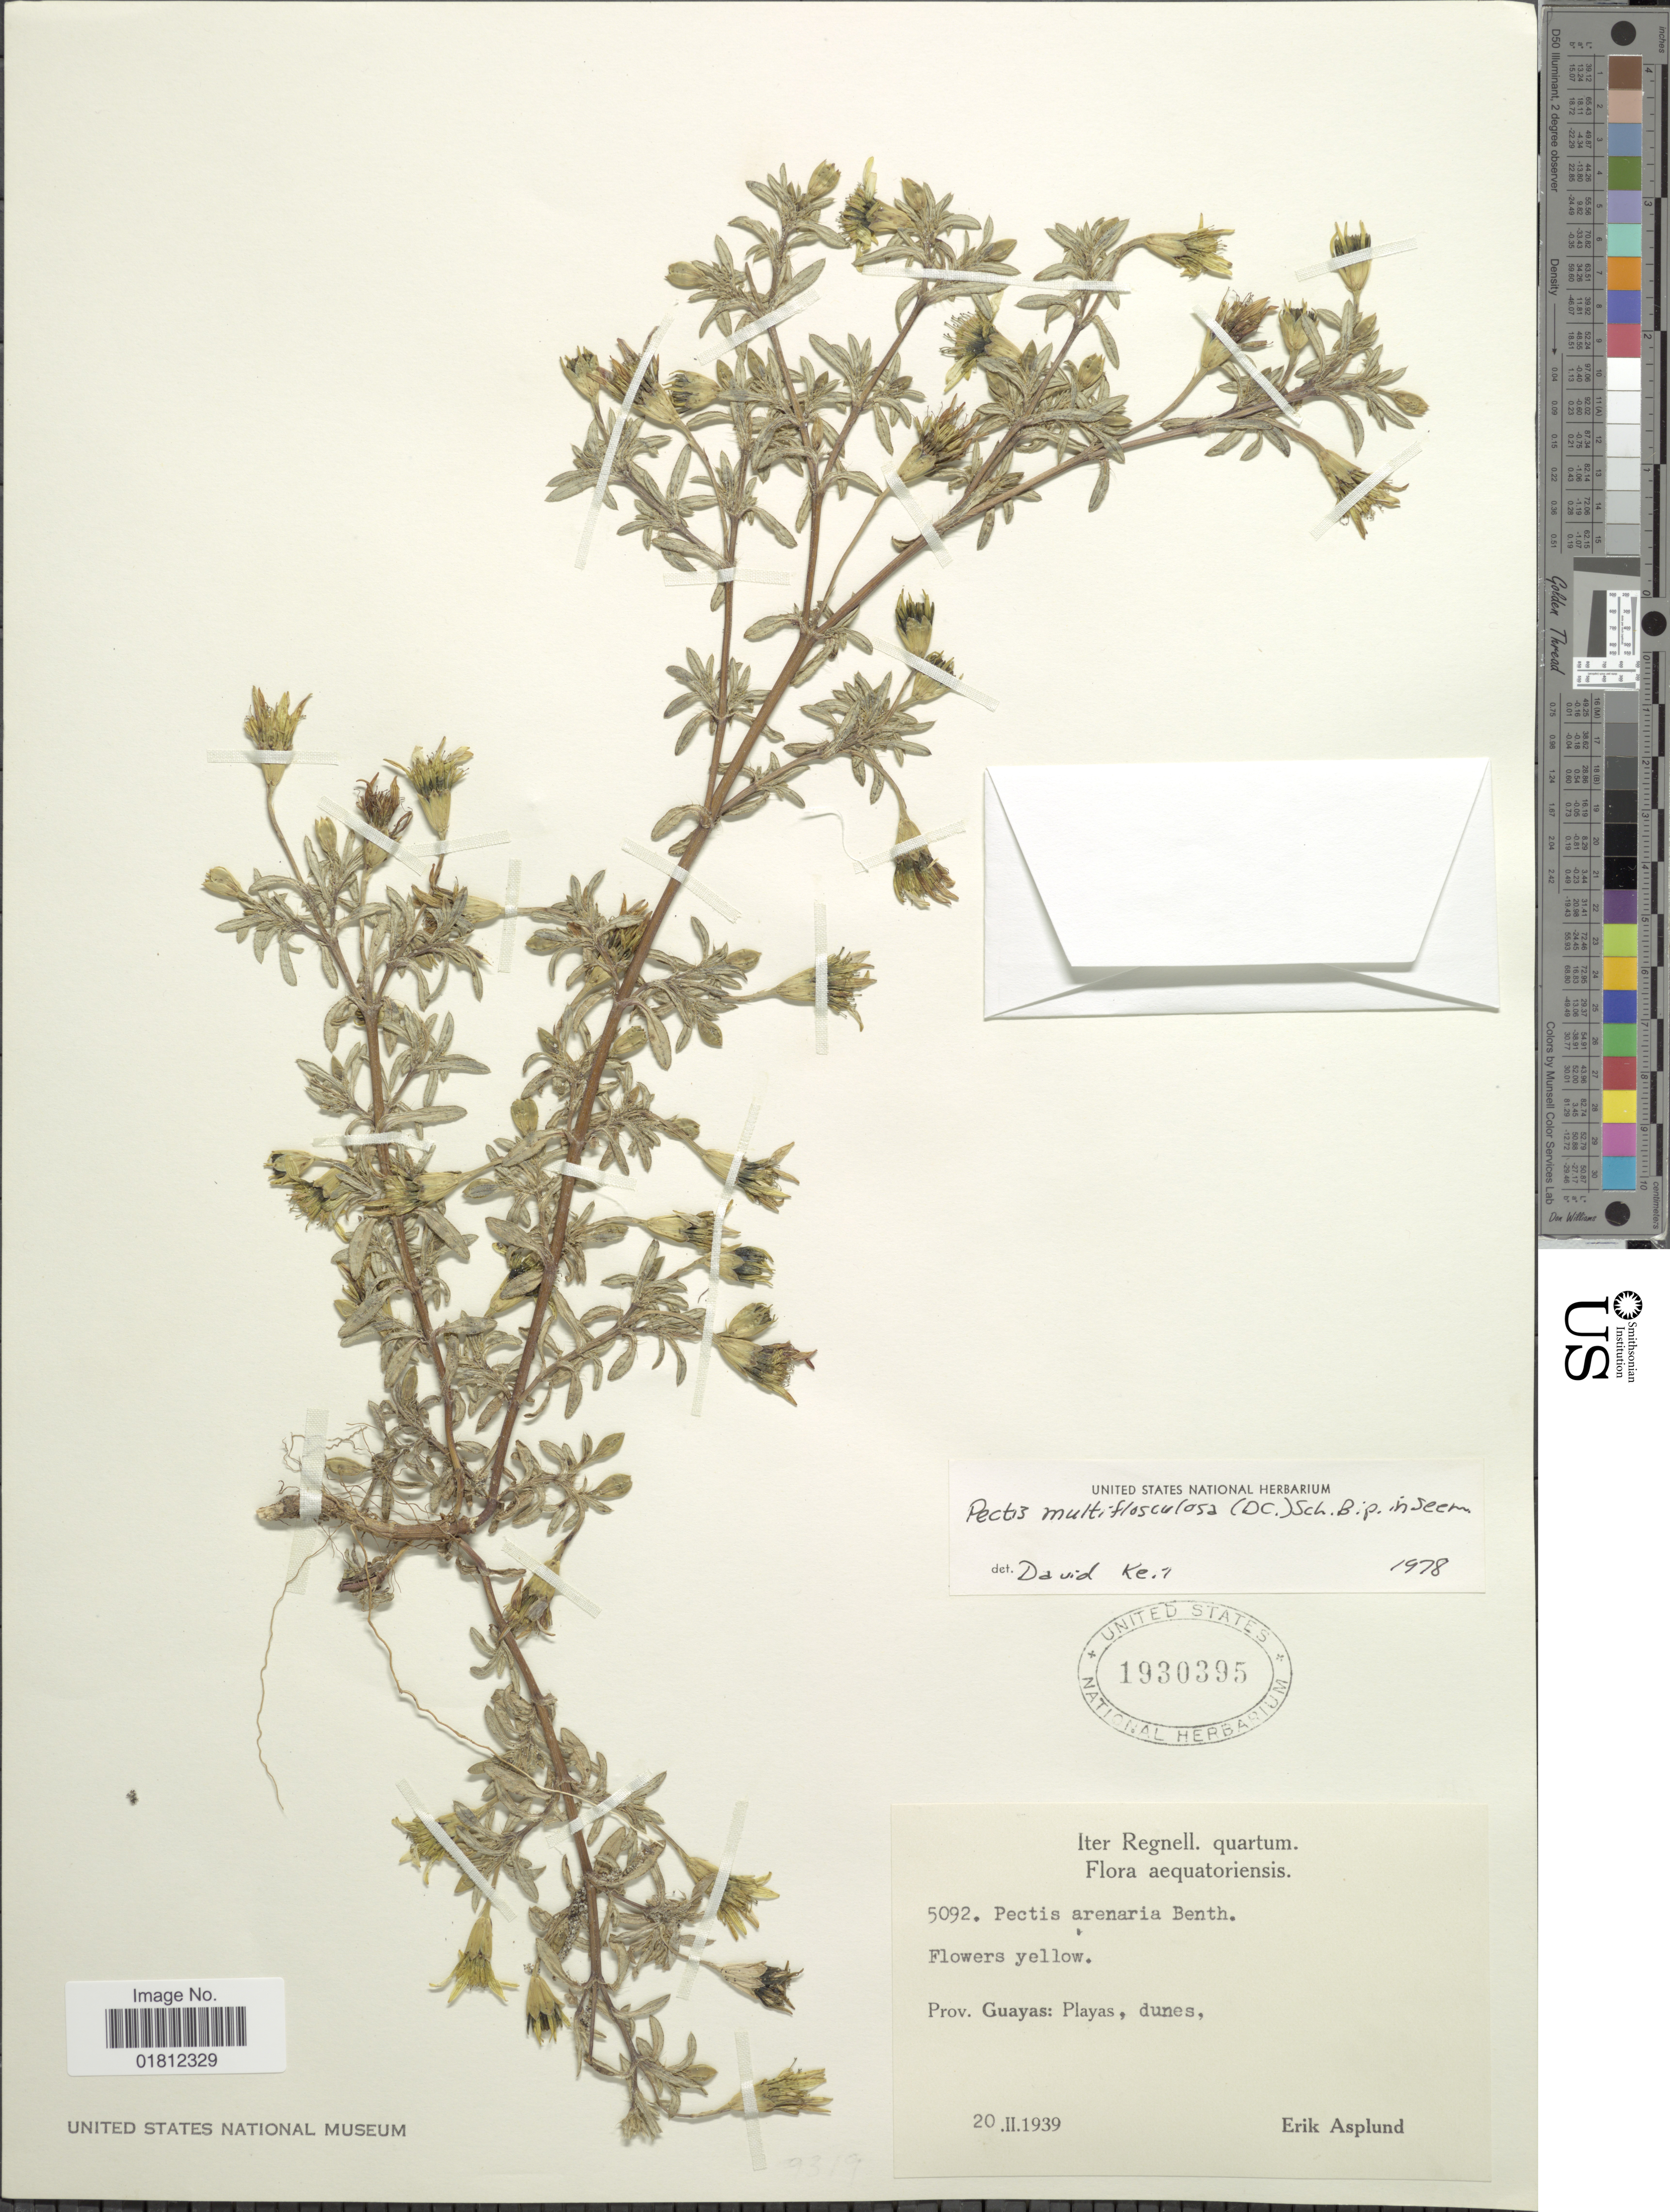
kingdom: Plantae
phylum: Tracheophyta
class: Magnoliopsida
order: Asterales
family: Asteraceae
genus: Pectis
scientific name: Pectis multiflosculosa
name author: (DC.) Sch. Bip.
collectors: E. Asplund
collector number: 5092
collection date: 1939-02-20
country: Ecuador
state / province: Guayas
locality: Prov. Guayas: Playas, dunes.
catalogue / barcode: US 1930395